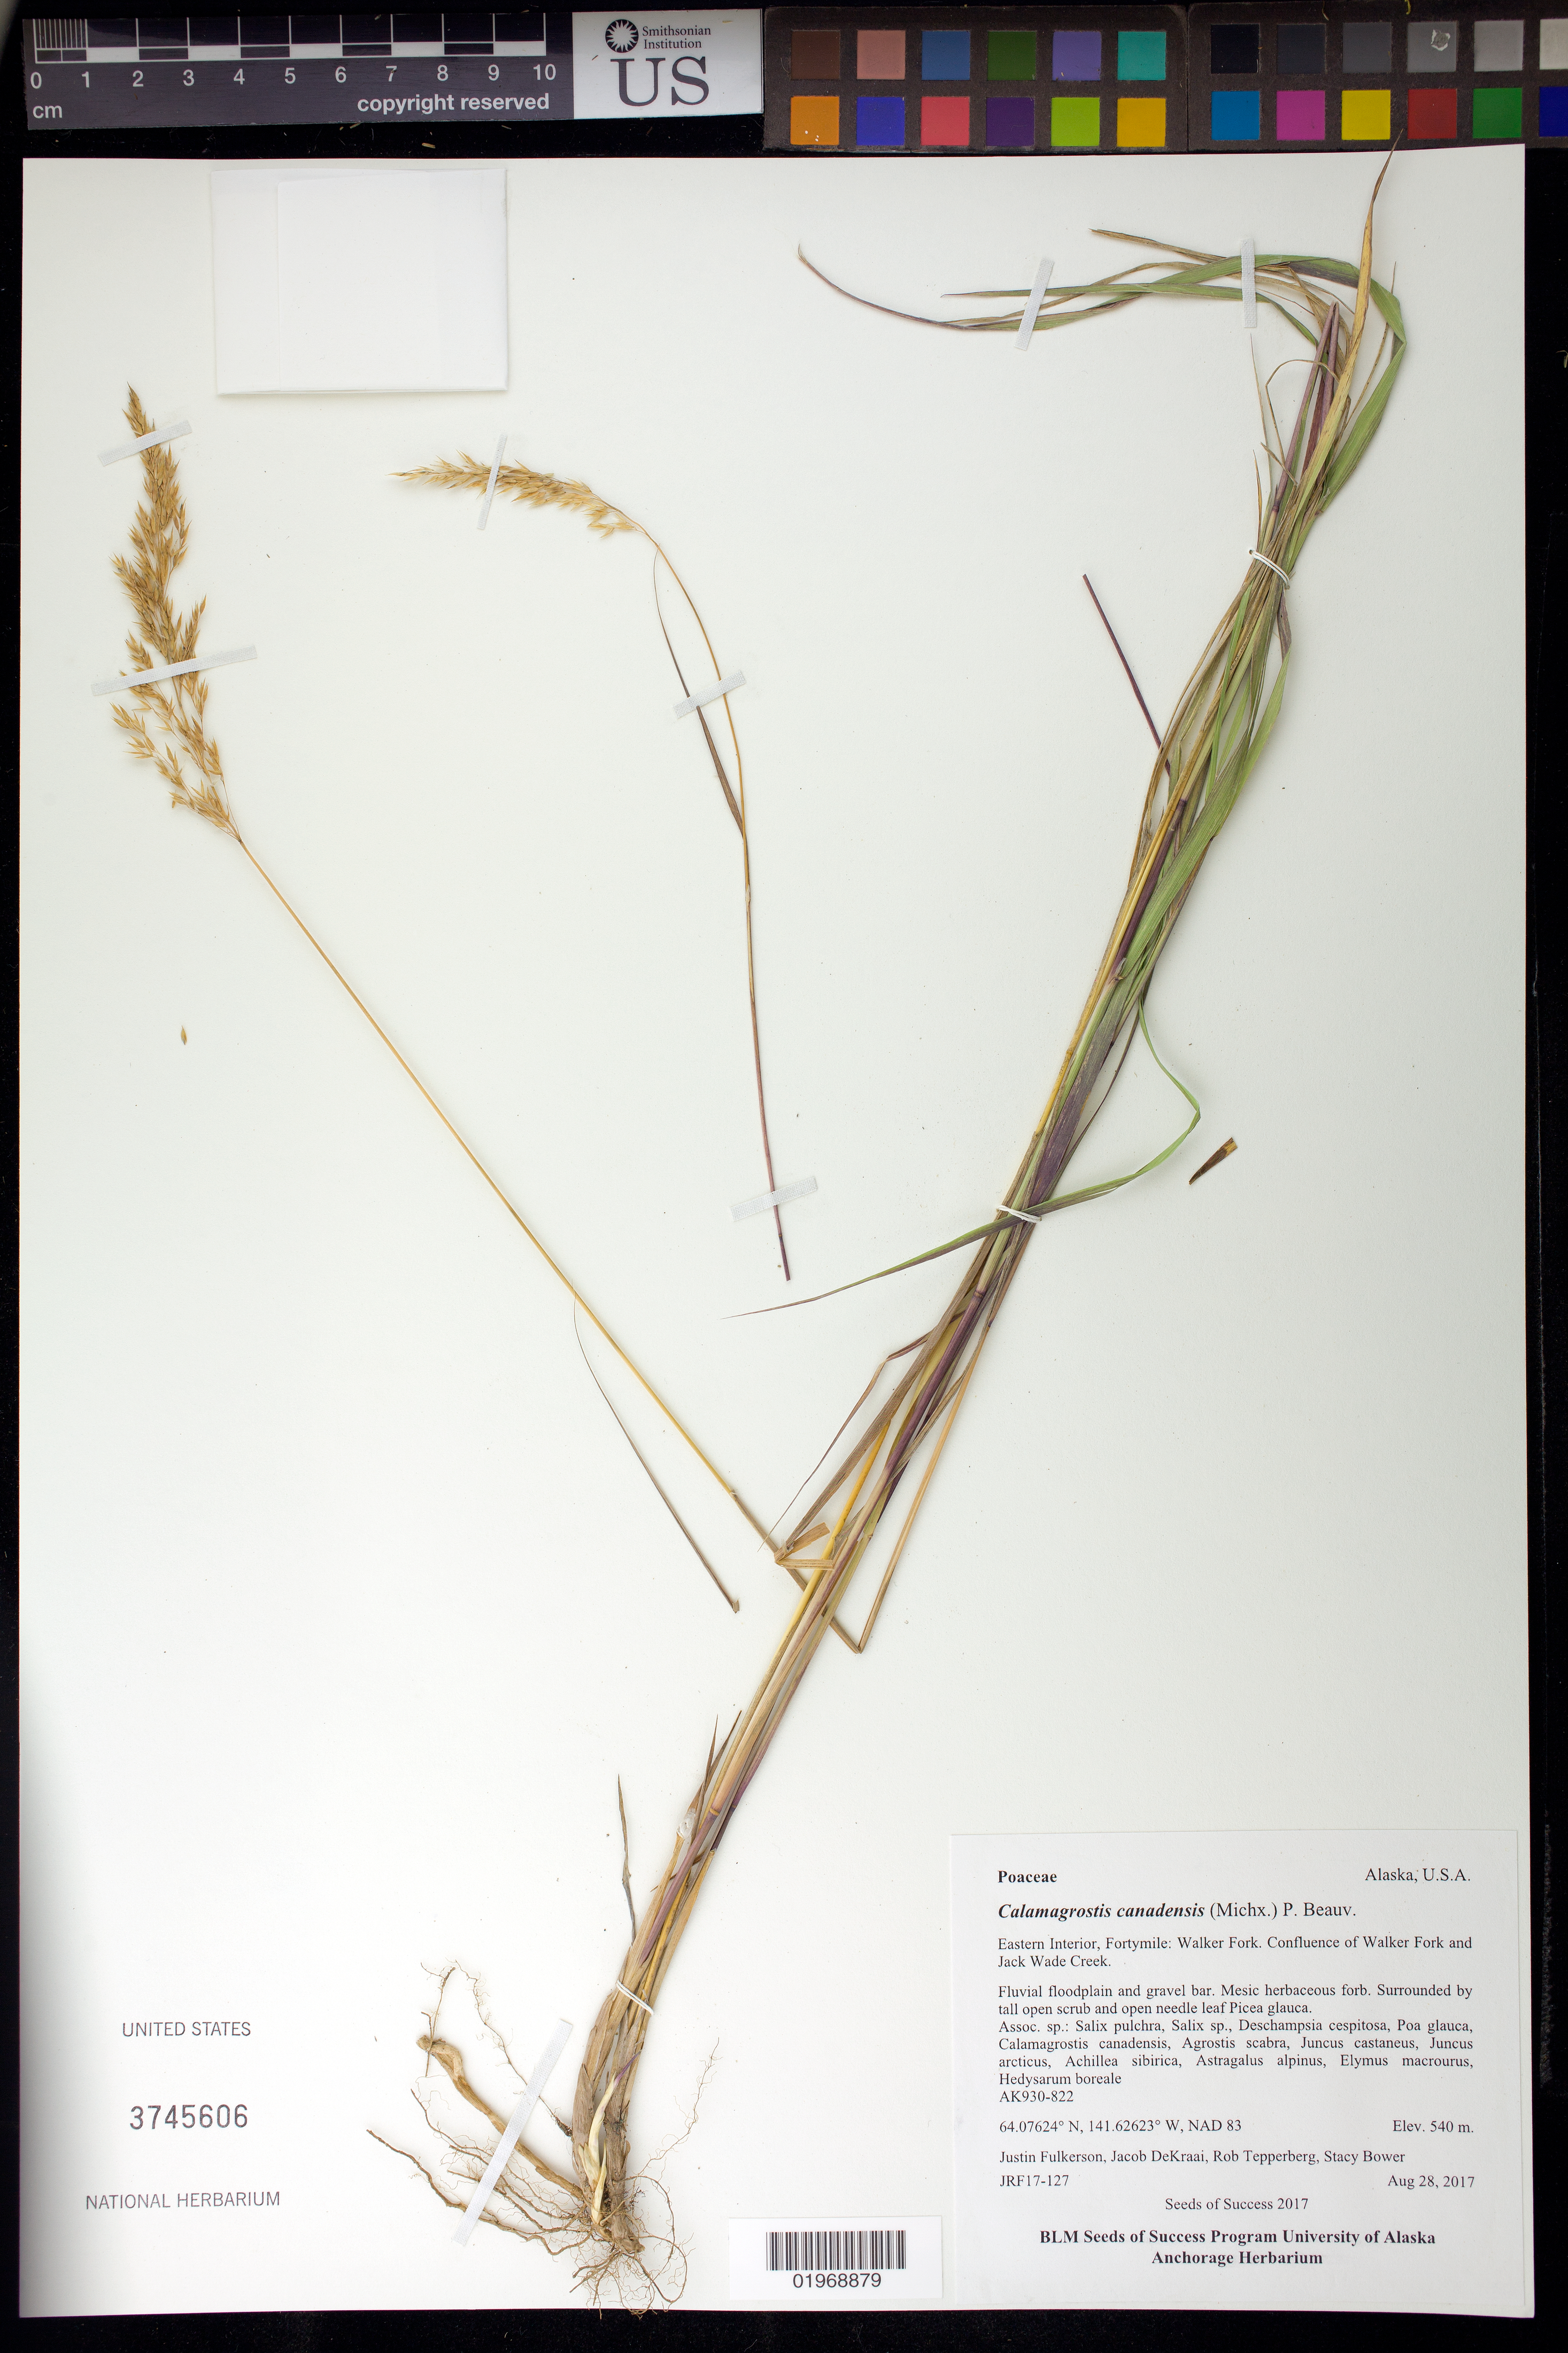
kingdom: Plantae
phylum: Tracheophyta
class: Liliopsida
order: Poales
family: Poaceae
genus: Calamagrostis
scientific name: Calamagrostis canadensis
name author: (Michx.) P. Beauv.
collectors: J. Fulkerson, J. DeKraai, R. Tepperberg & S. Bower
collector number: JRF17-127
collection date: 2017-08-28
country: United States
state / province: Alaska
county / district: Southeast Fairbanks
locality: Eastern Interior, Fortymile, Walker Fork. Confluence of Walker Fork and Jack Wade Creek.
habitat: Fluvial floodplain and gravel bar.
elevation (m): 540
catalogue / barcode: US 3745606